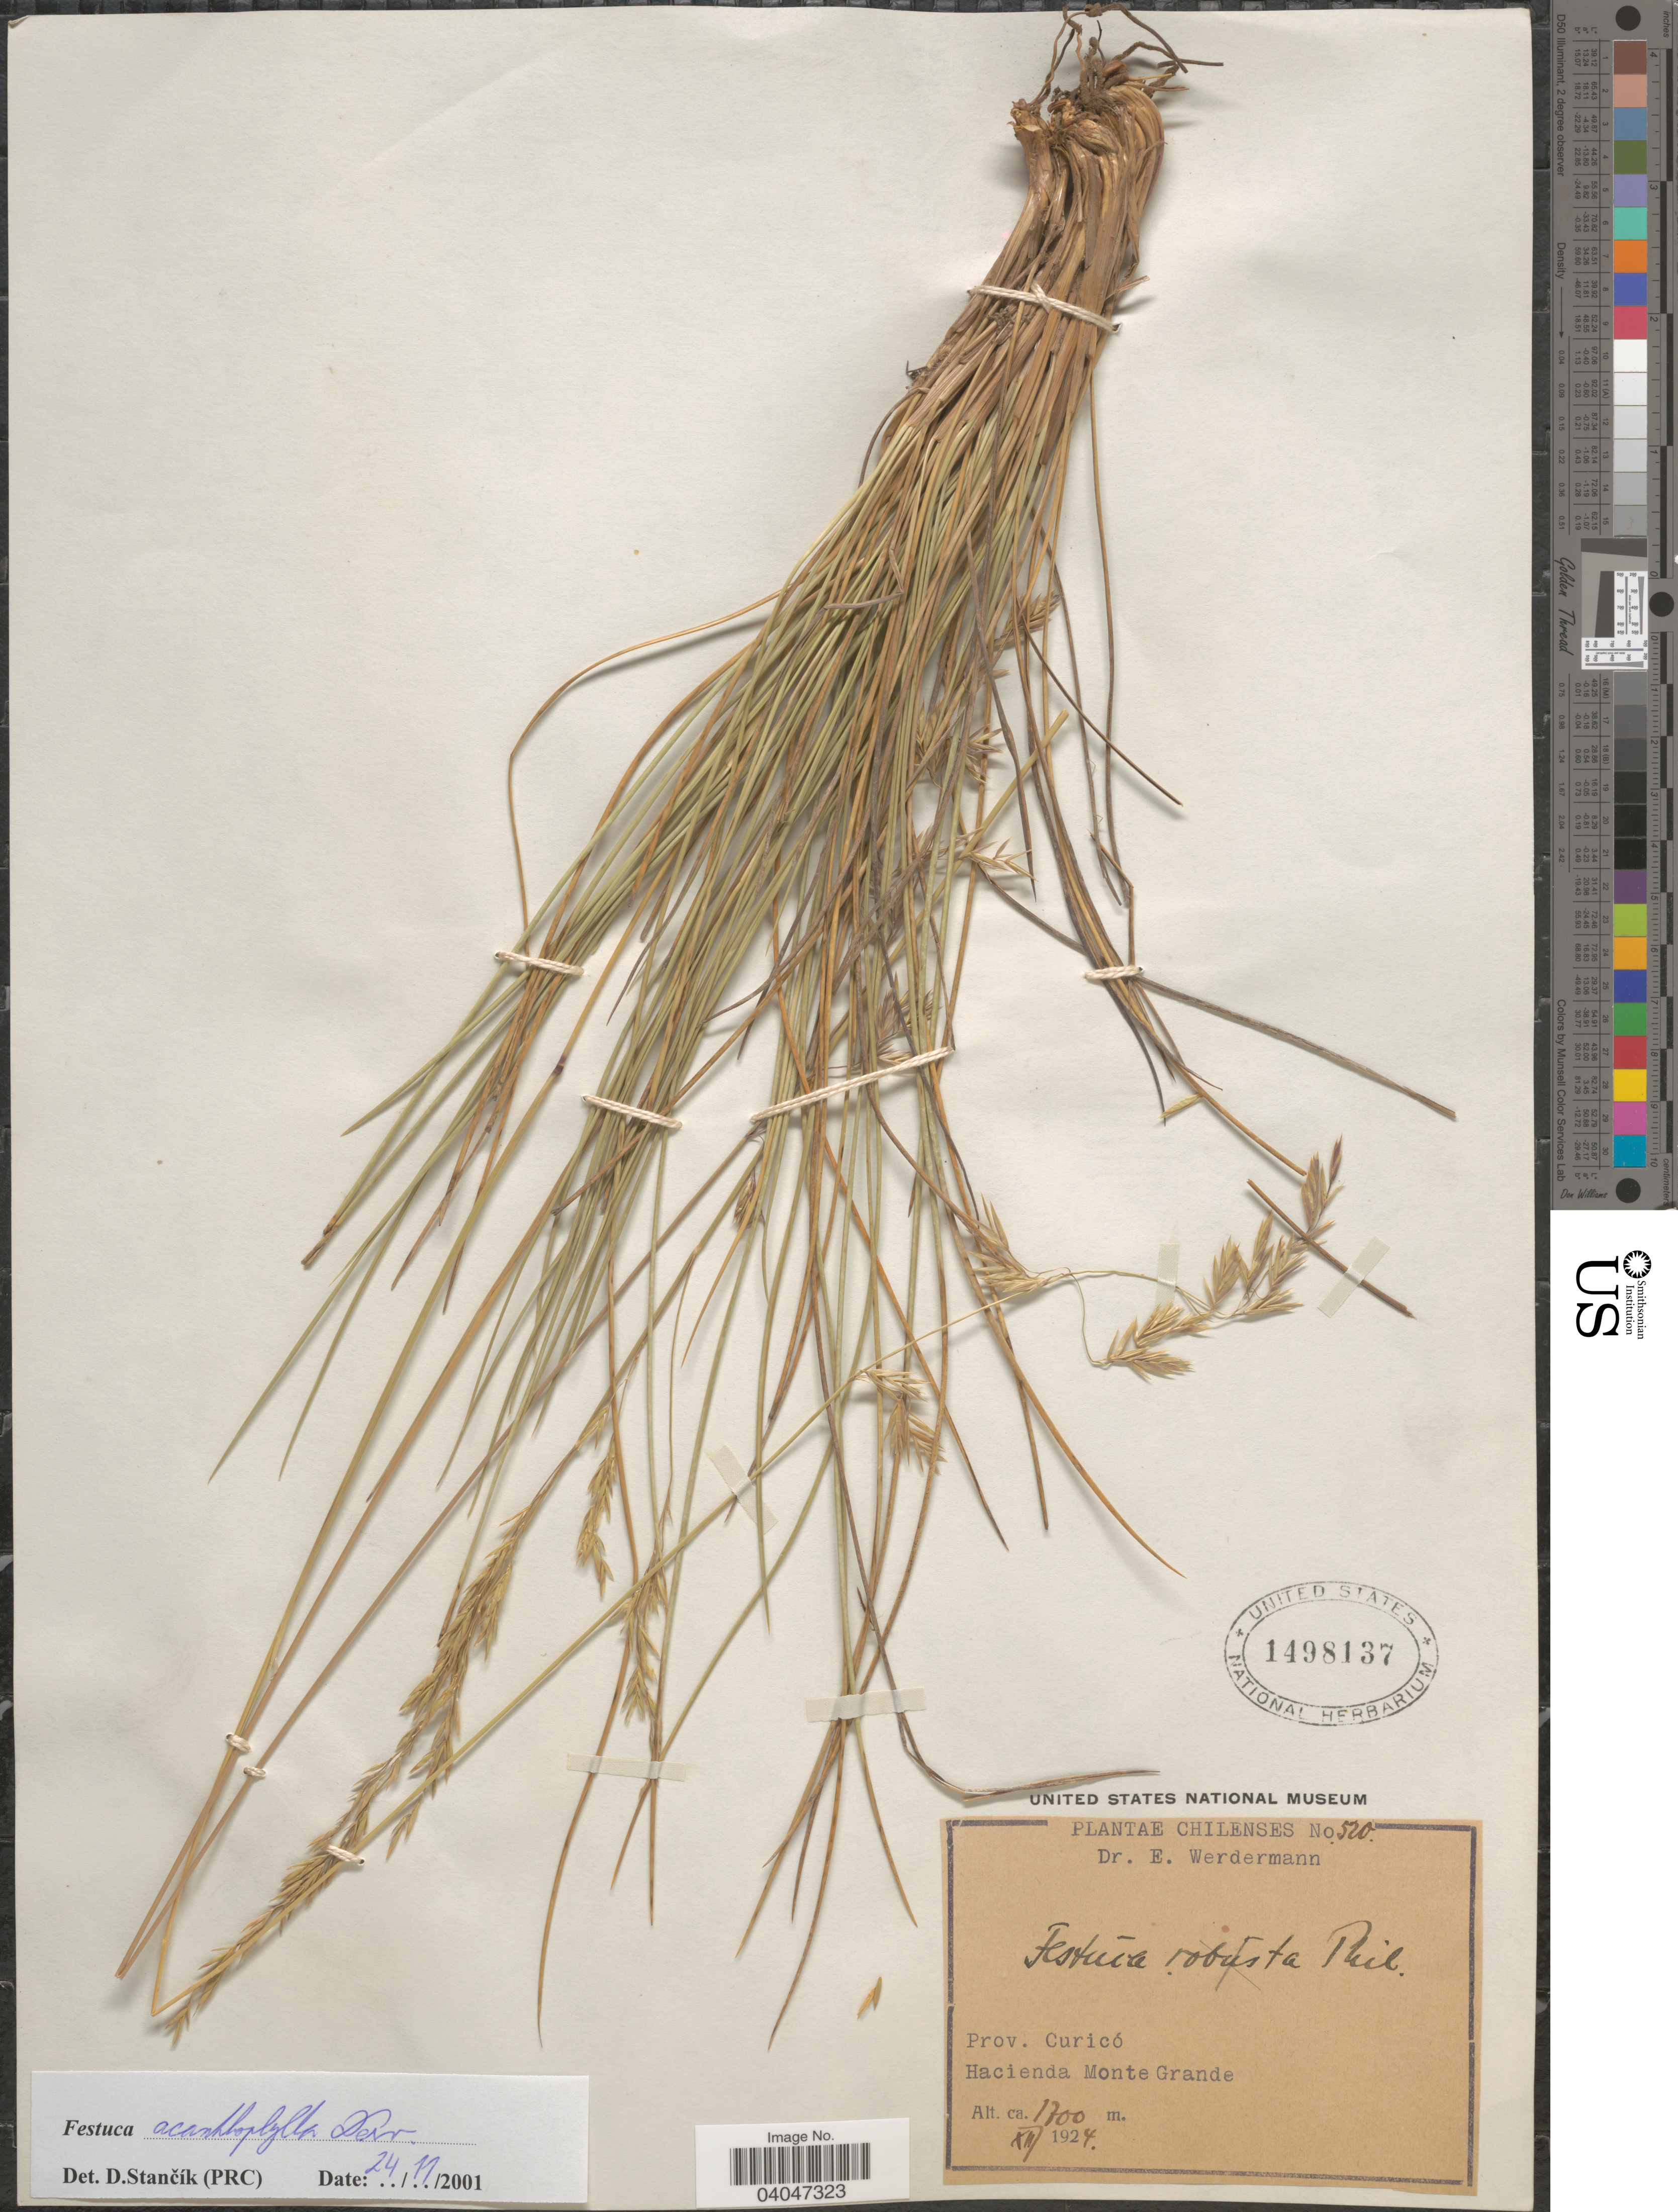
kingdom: Plantae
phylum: Tracheophyta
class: Liliopsida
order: Poales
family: Poaceae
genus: Festuca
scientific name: Festuca acanthophylla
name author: É. Desv.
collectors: E. Werdermann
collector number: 520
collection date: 1924-12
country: Chile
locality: Prov. Curicó. Hacienda Monte Grande.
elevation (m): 1700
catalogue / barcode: US 1498137